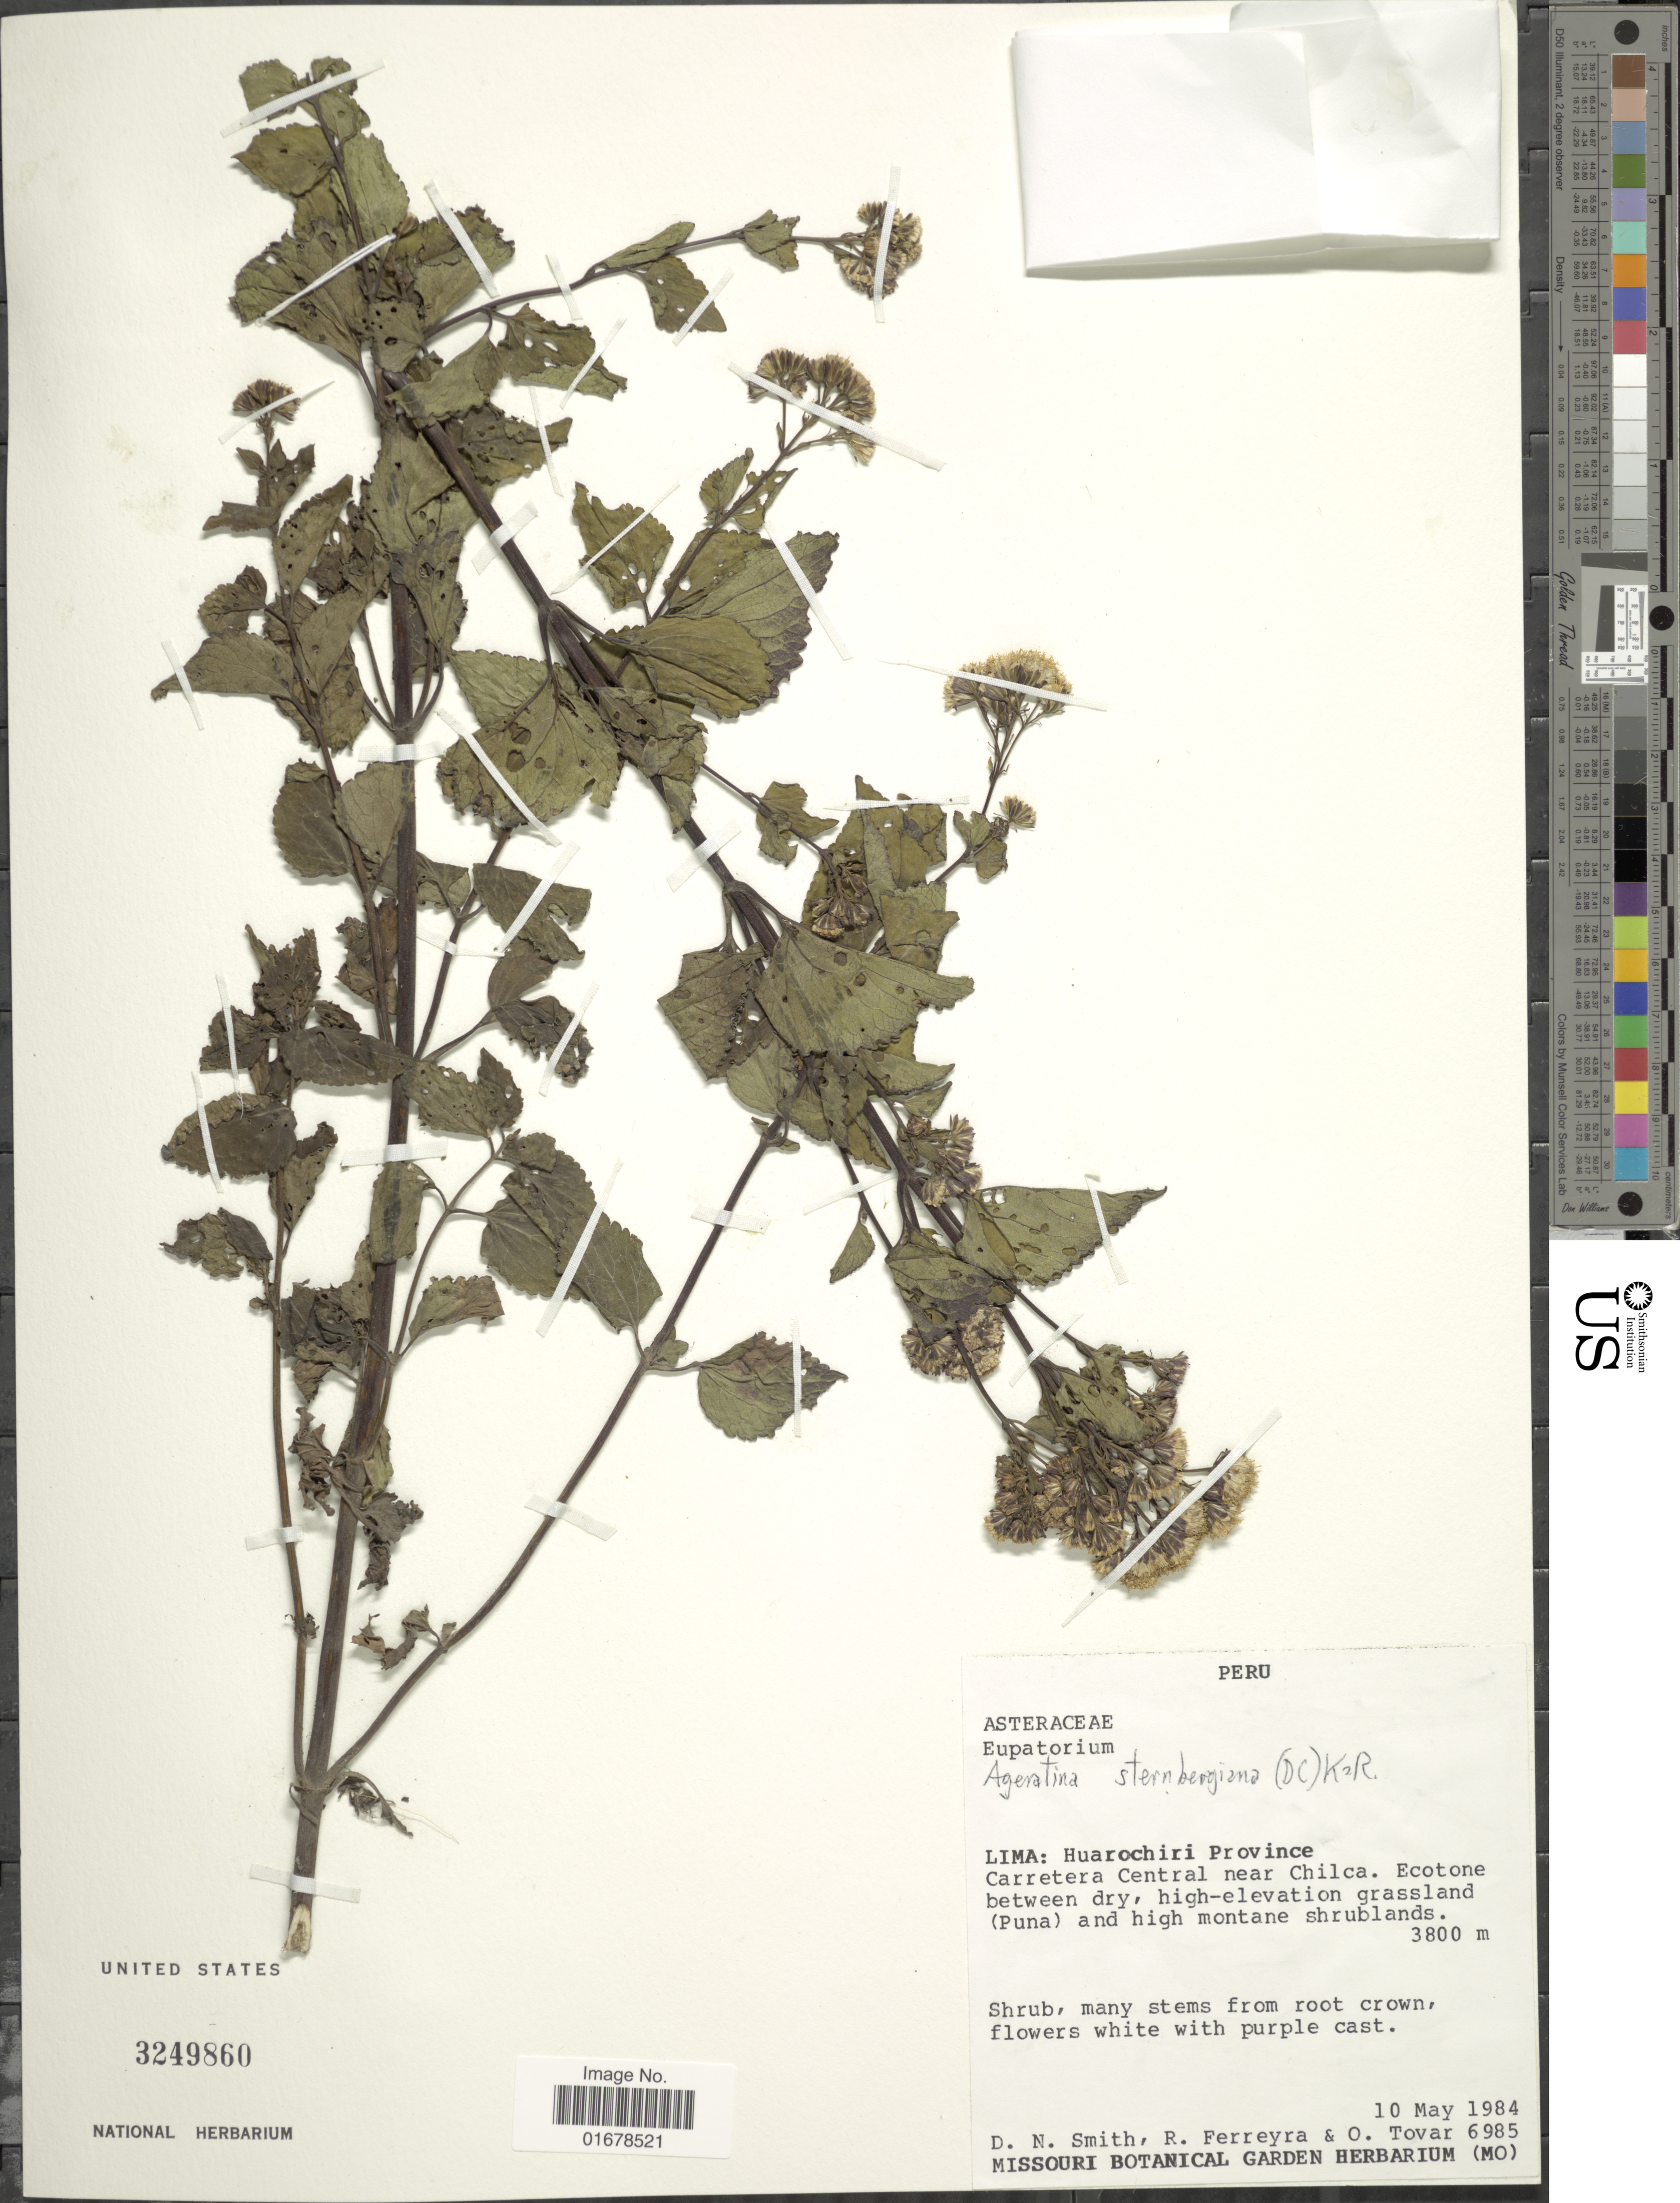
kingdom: Plantae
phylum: Tracheophyta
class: Magnoliopsida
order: Asterales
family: Asteraceae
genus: Ageratina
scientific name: Ageratina sternbergiana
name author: (DC.) R.M. King & H. Rob.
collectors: D. Smith, R. A. Ferreyra & Ó. Tovar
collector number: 6985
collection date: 1984-05-10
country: Peru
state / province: Lima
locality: Lima: Huarochiri Province, Carretera Central near Chilca. Ecotone between dry, high-elevation grassland (puna) and high montane shrublands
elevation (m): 3800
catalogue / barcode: US 3249860